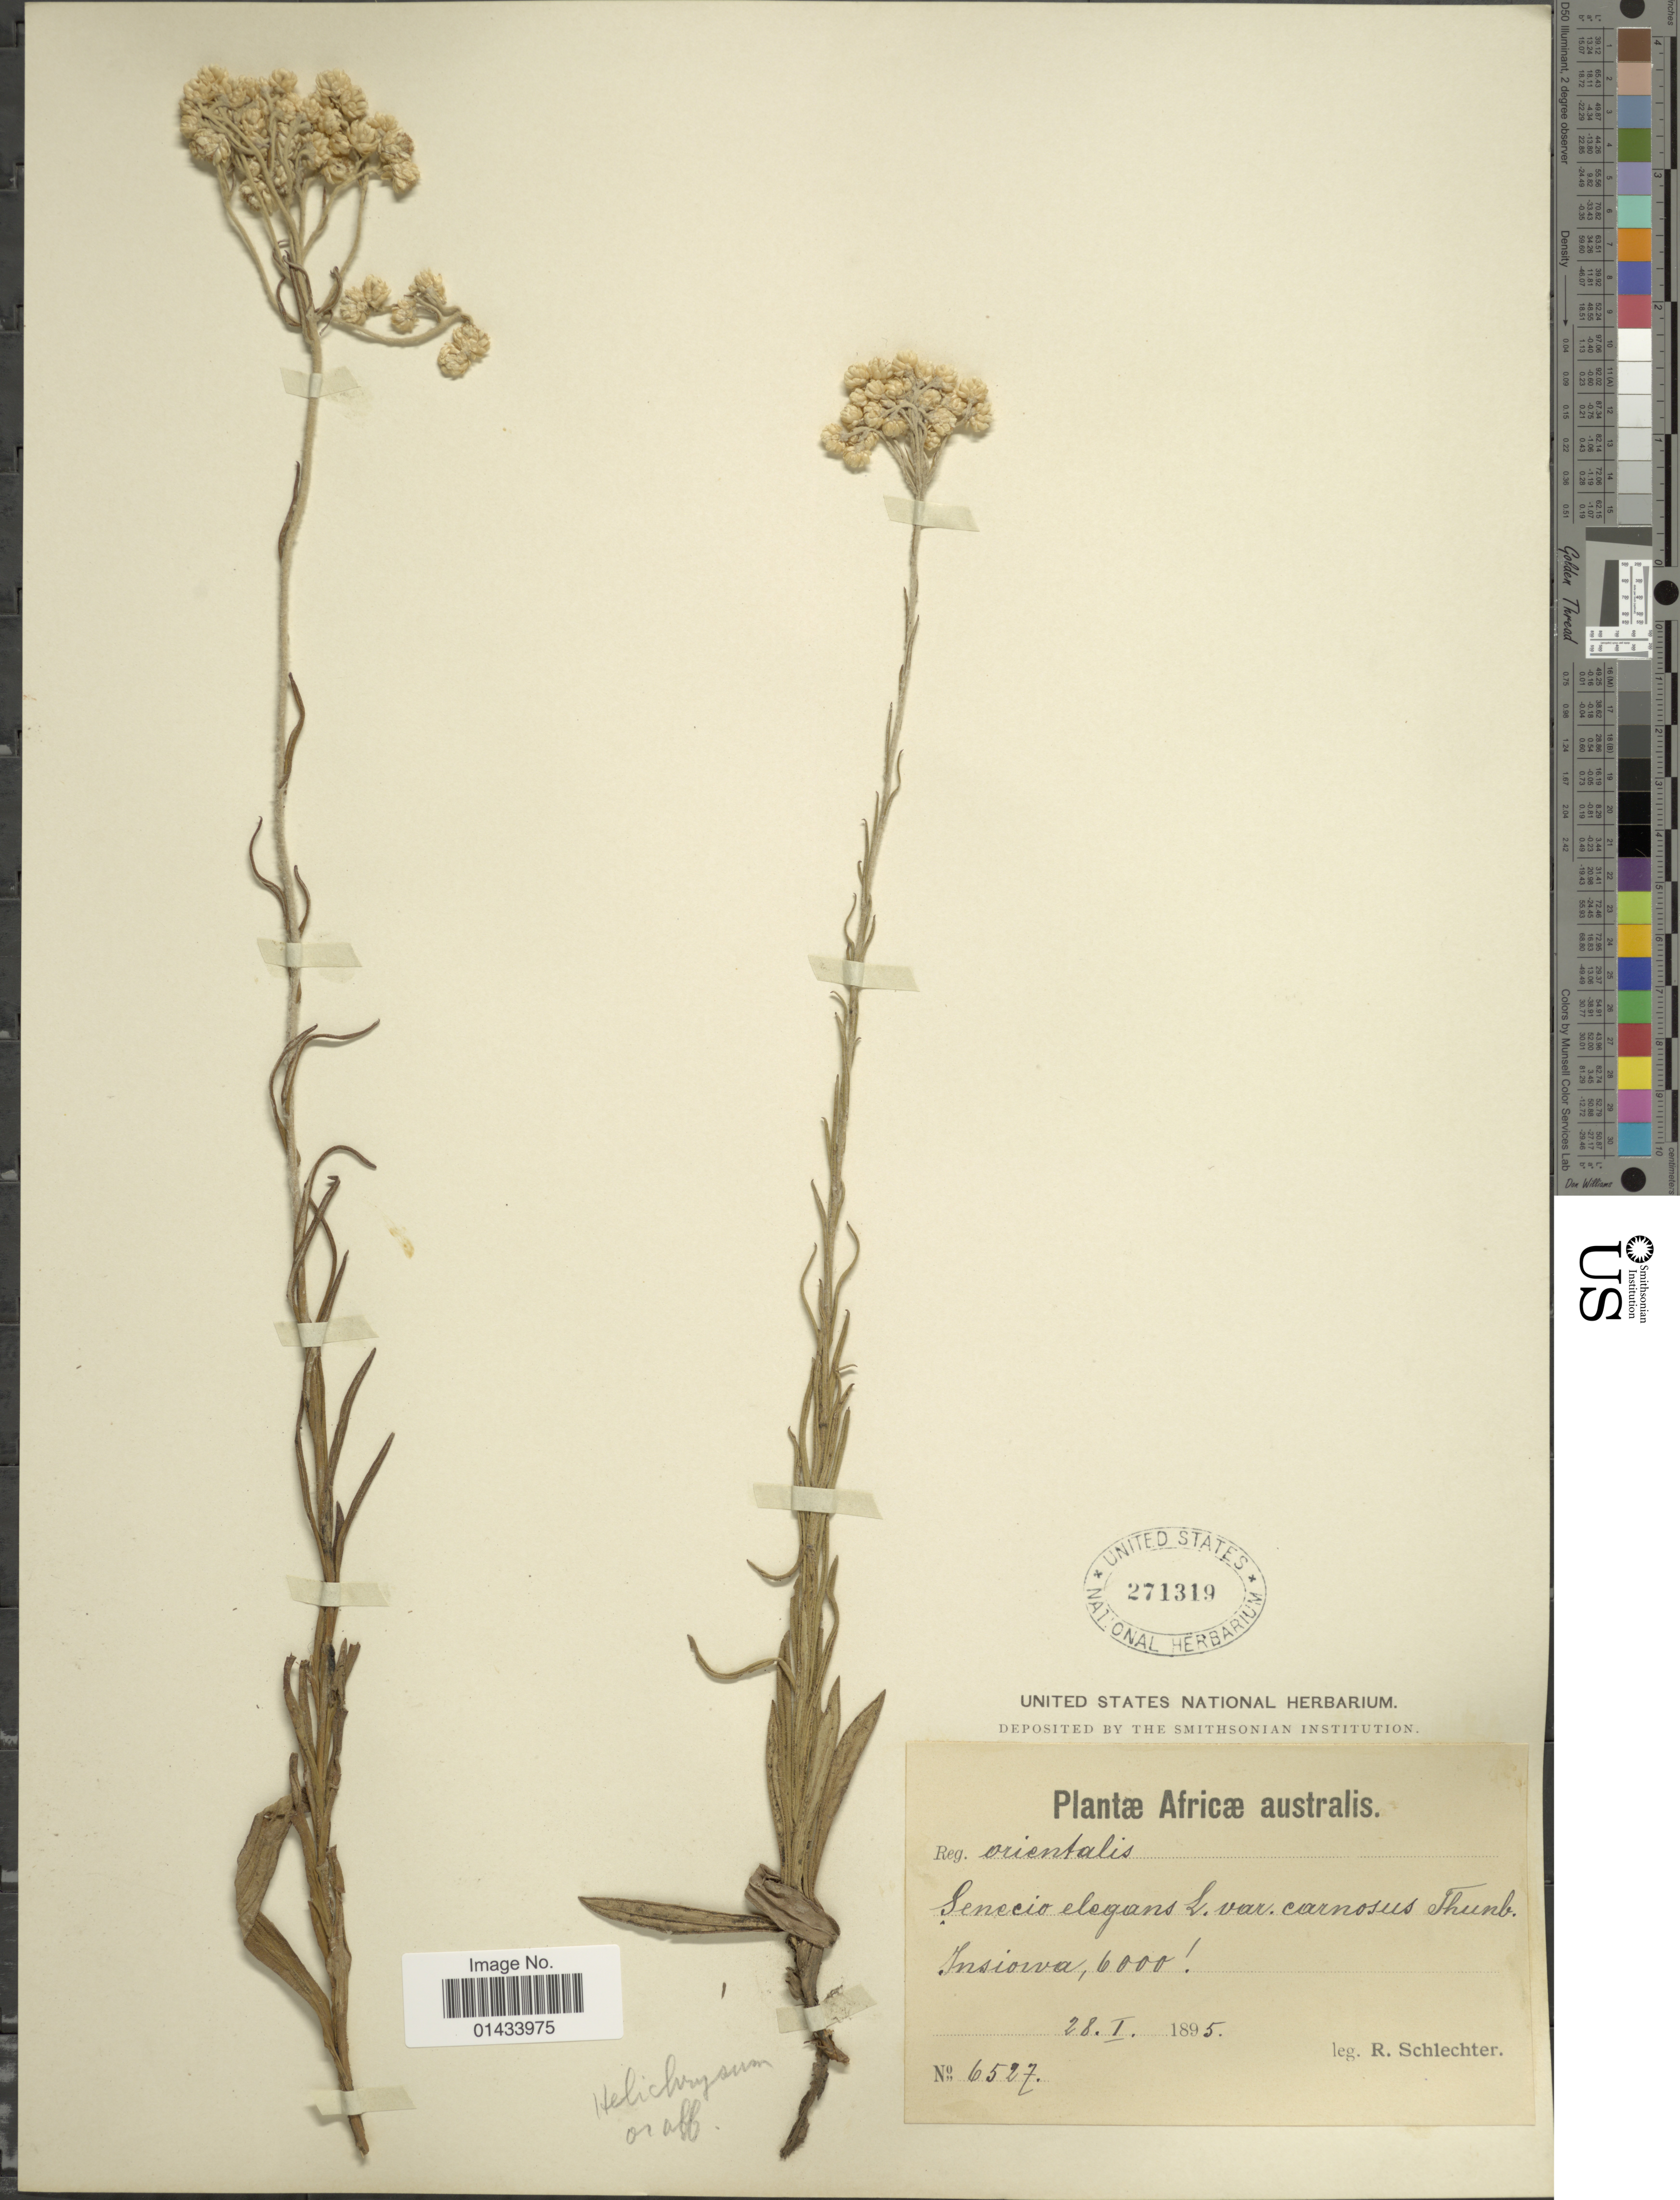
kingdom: Plantae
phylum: Tracheophyta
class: Magnoliopsida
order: Asterales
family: Asteraceae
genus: Helichrysum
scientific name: Helichrysum sp.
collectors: F. R. R. Schlechter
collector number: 6527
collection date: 1895-01-28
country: South Africa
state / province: Eastern Cape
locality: Africae australis,Reg. orientalis, Insiowa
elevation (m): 1829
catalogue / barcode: US 271319